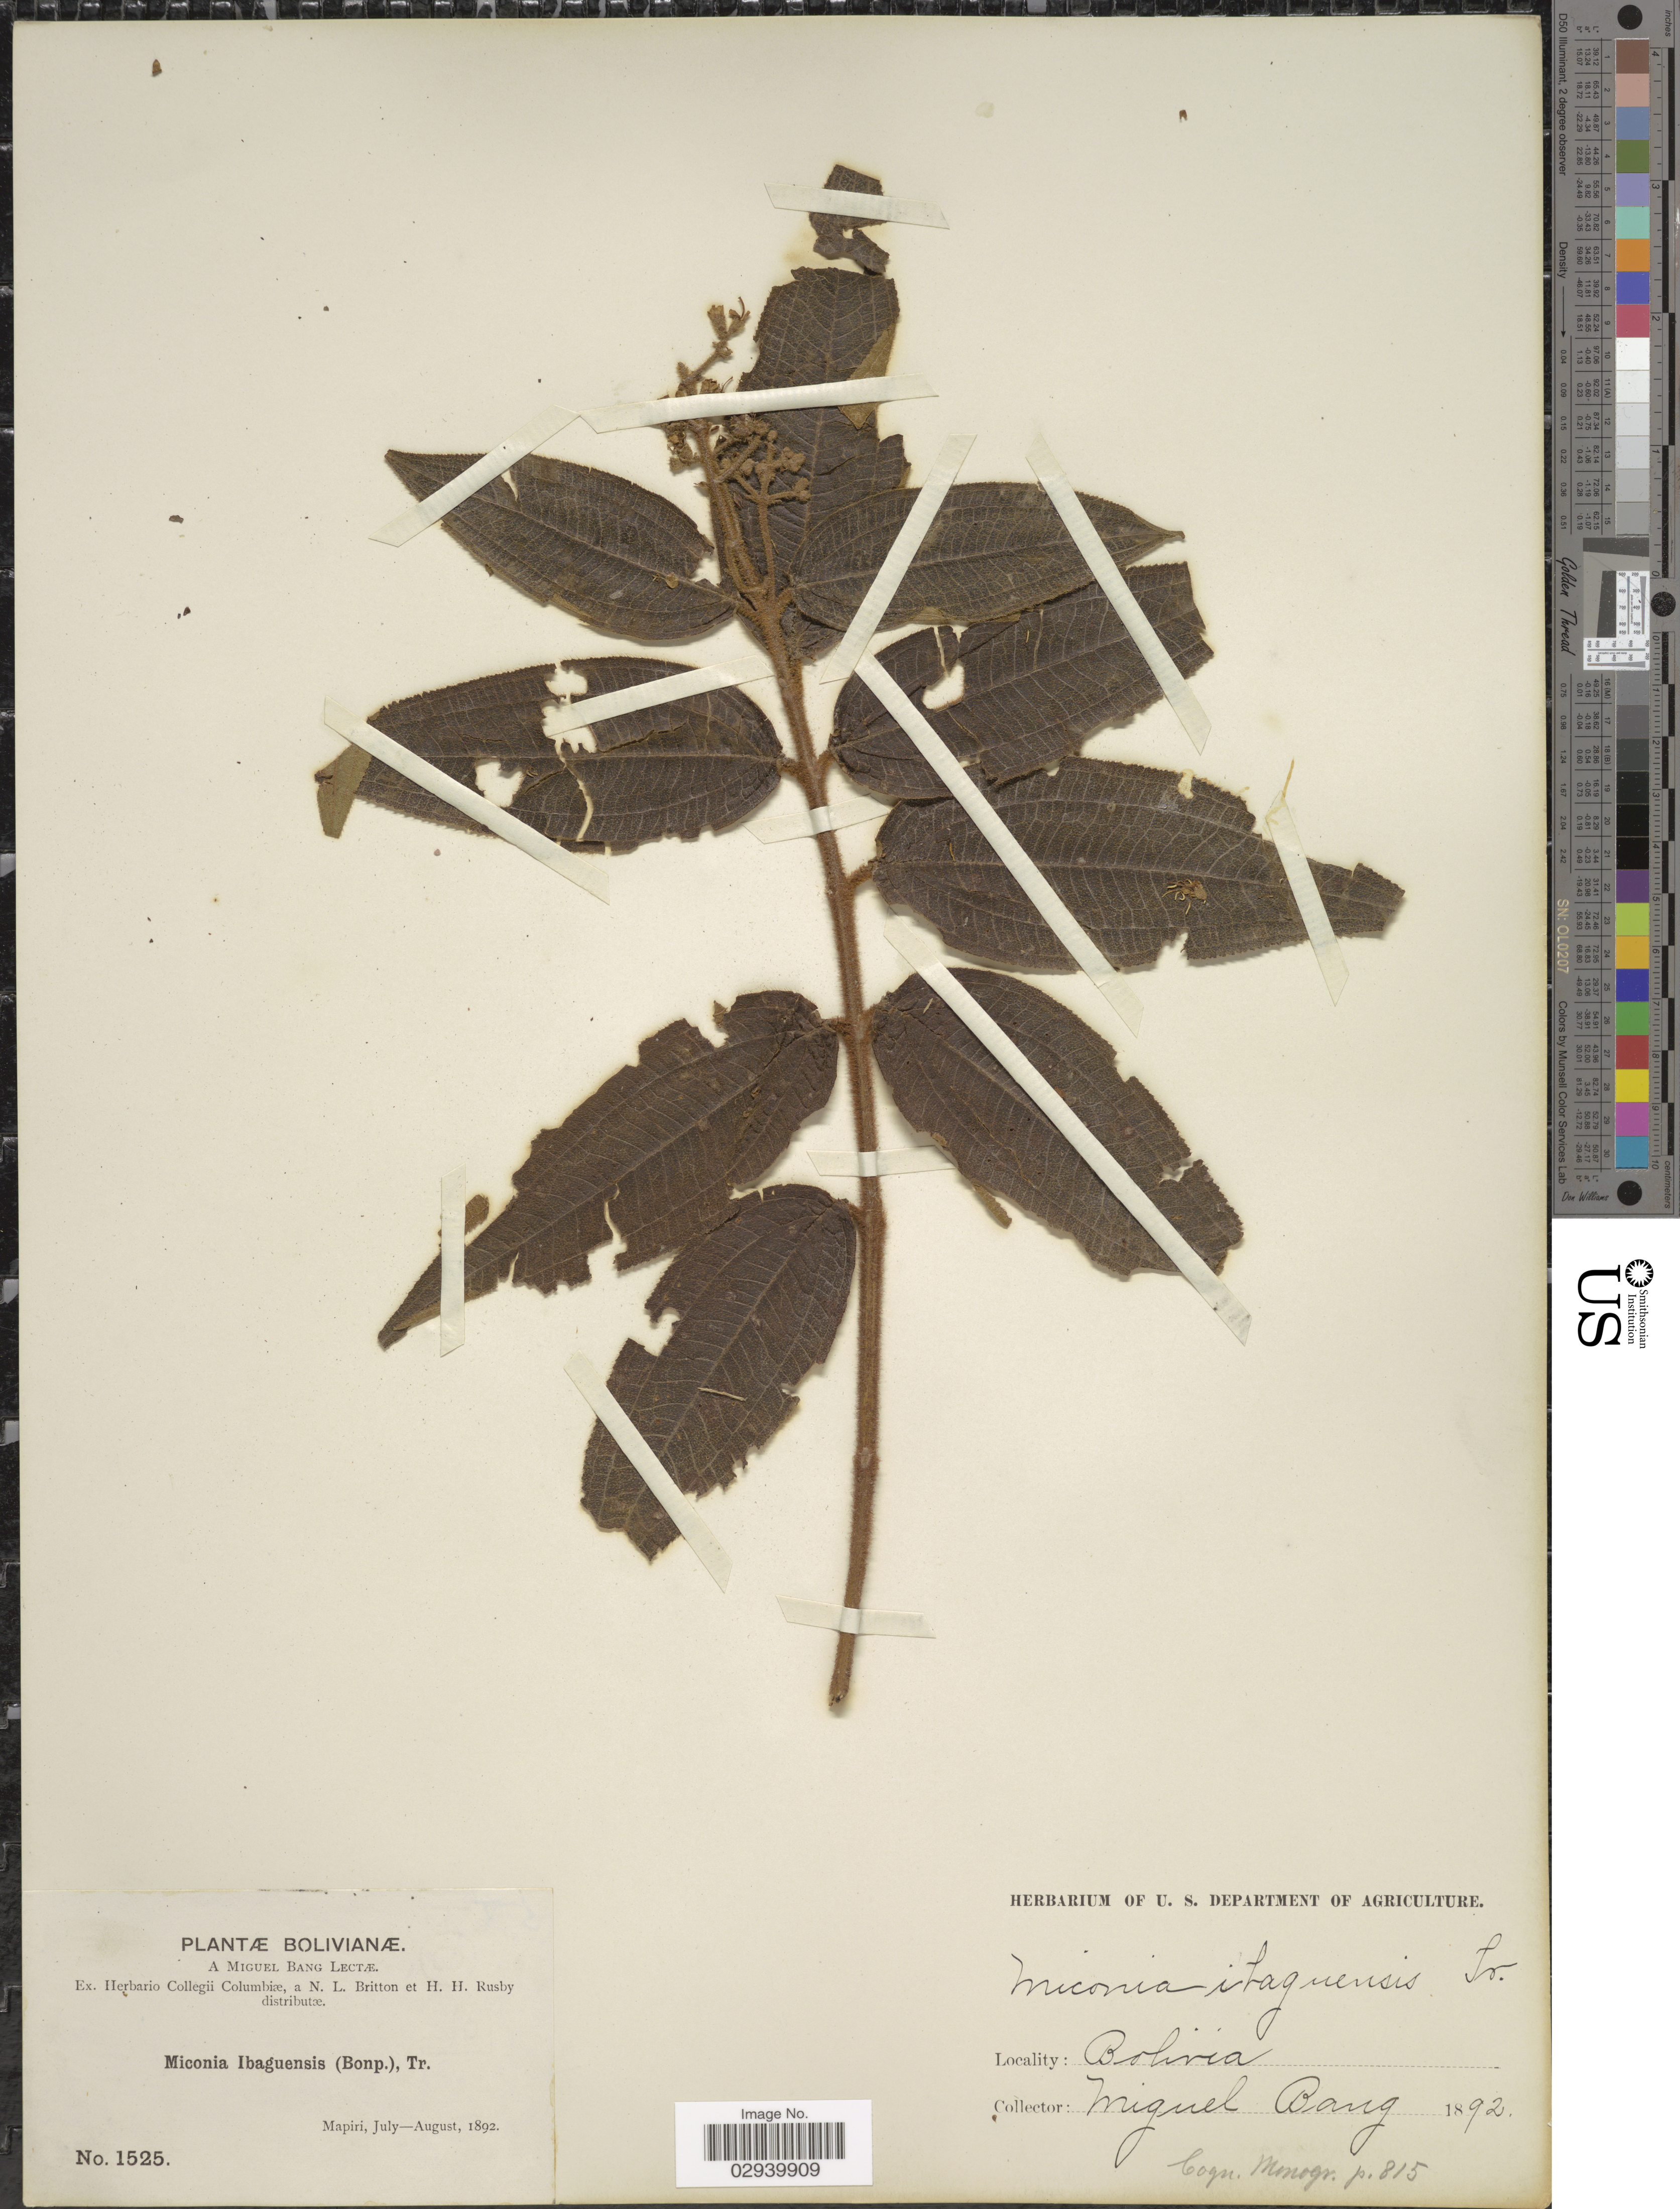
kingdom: Plantae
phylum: Tracheophyta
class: Magnoliopsida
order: Myrtales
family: Melastomataceae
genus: Miconia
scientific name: Miconia ibaguensis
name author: (Bonpl.) Triana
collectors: M. Bang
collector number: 1525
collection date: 1892-07/1892-08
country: Bolivia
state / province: La Paz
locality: Mapiri.